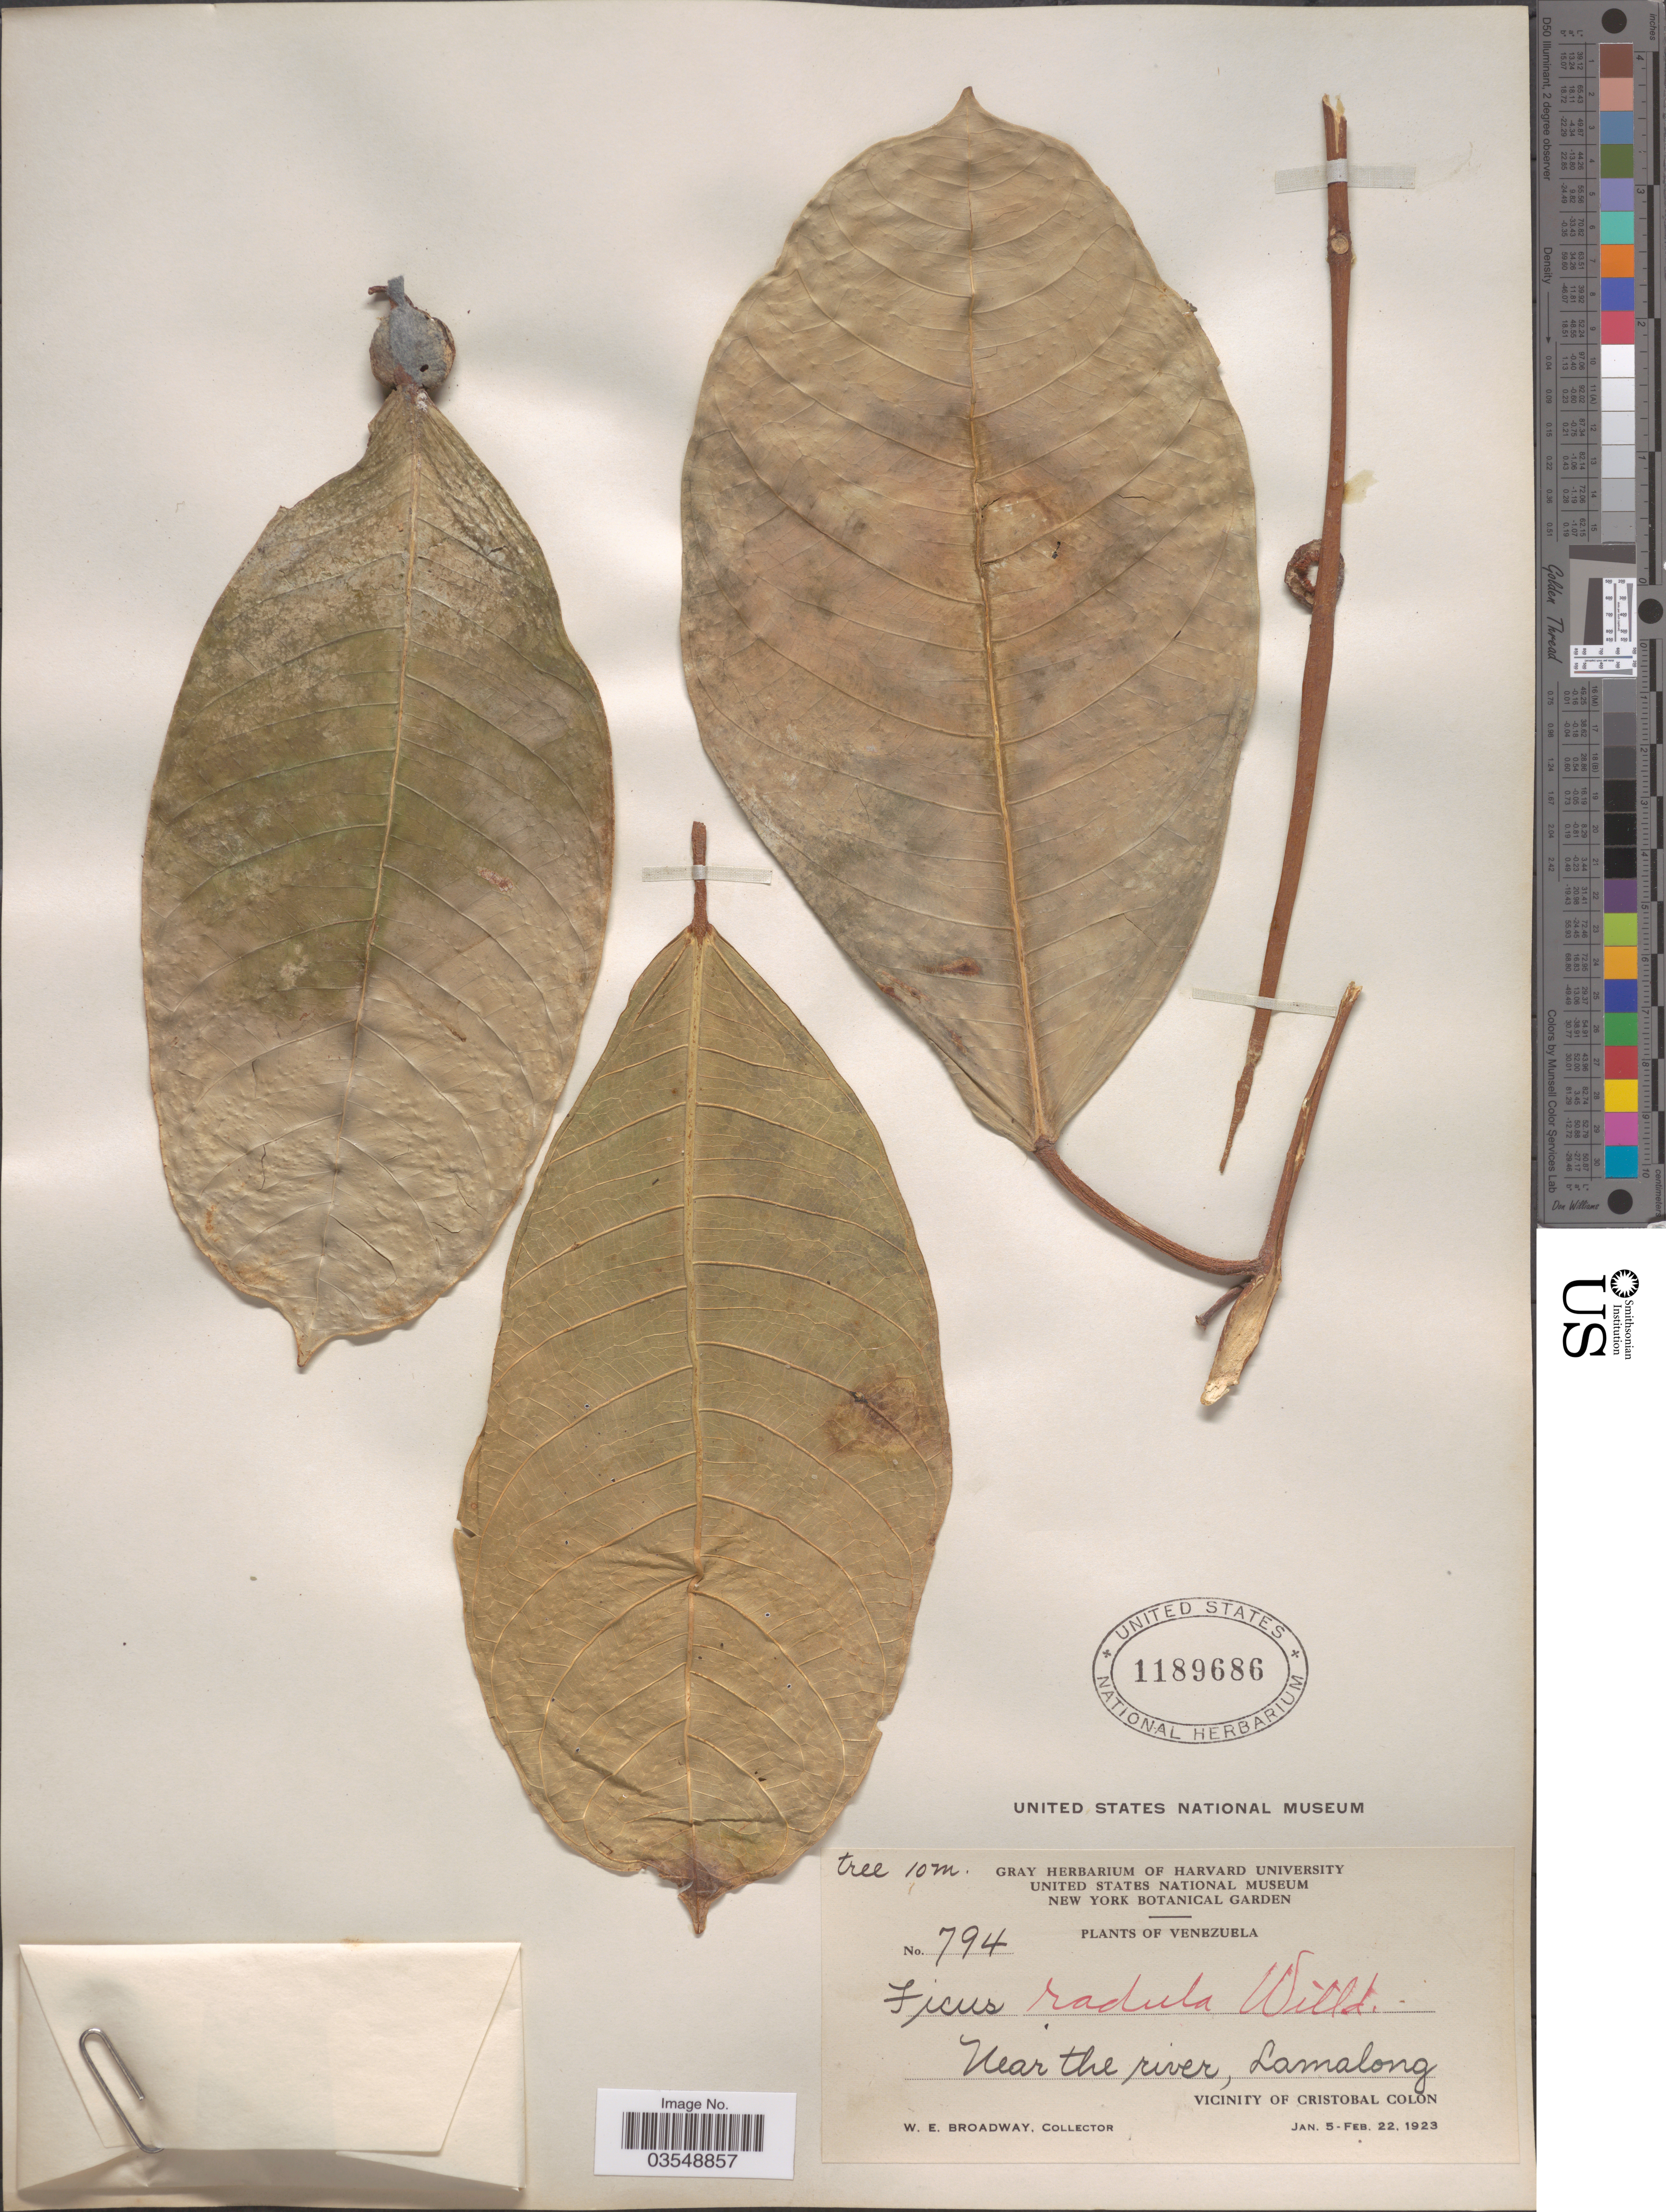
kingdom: Plantae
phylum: Tracheophyta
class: Magnoliopsida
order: Rosales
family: Moraceae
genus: Ficus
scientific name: Ficus radula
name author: Humb. & Bonpl. ex Willd.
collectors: W. E. Broadway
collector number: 794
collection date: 1923-01-05/1923-02-22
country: Venezuela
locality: Near the river, Lamalong. Vicinity of Cristobal Colon.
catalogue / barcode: US 1189686